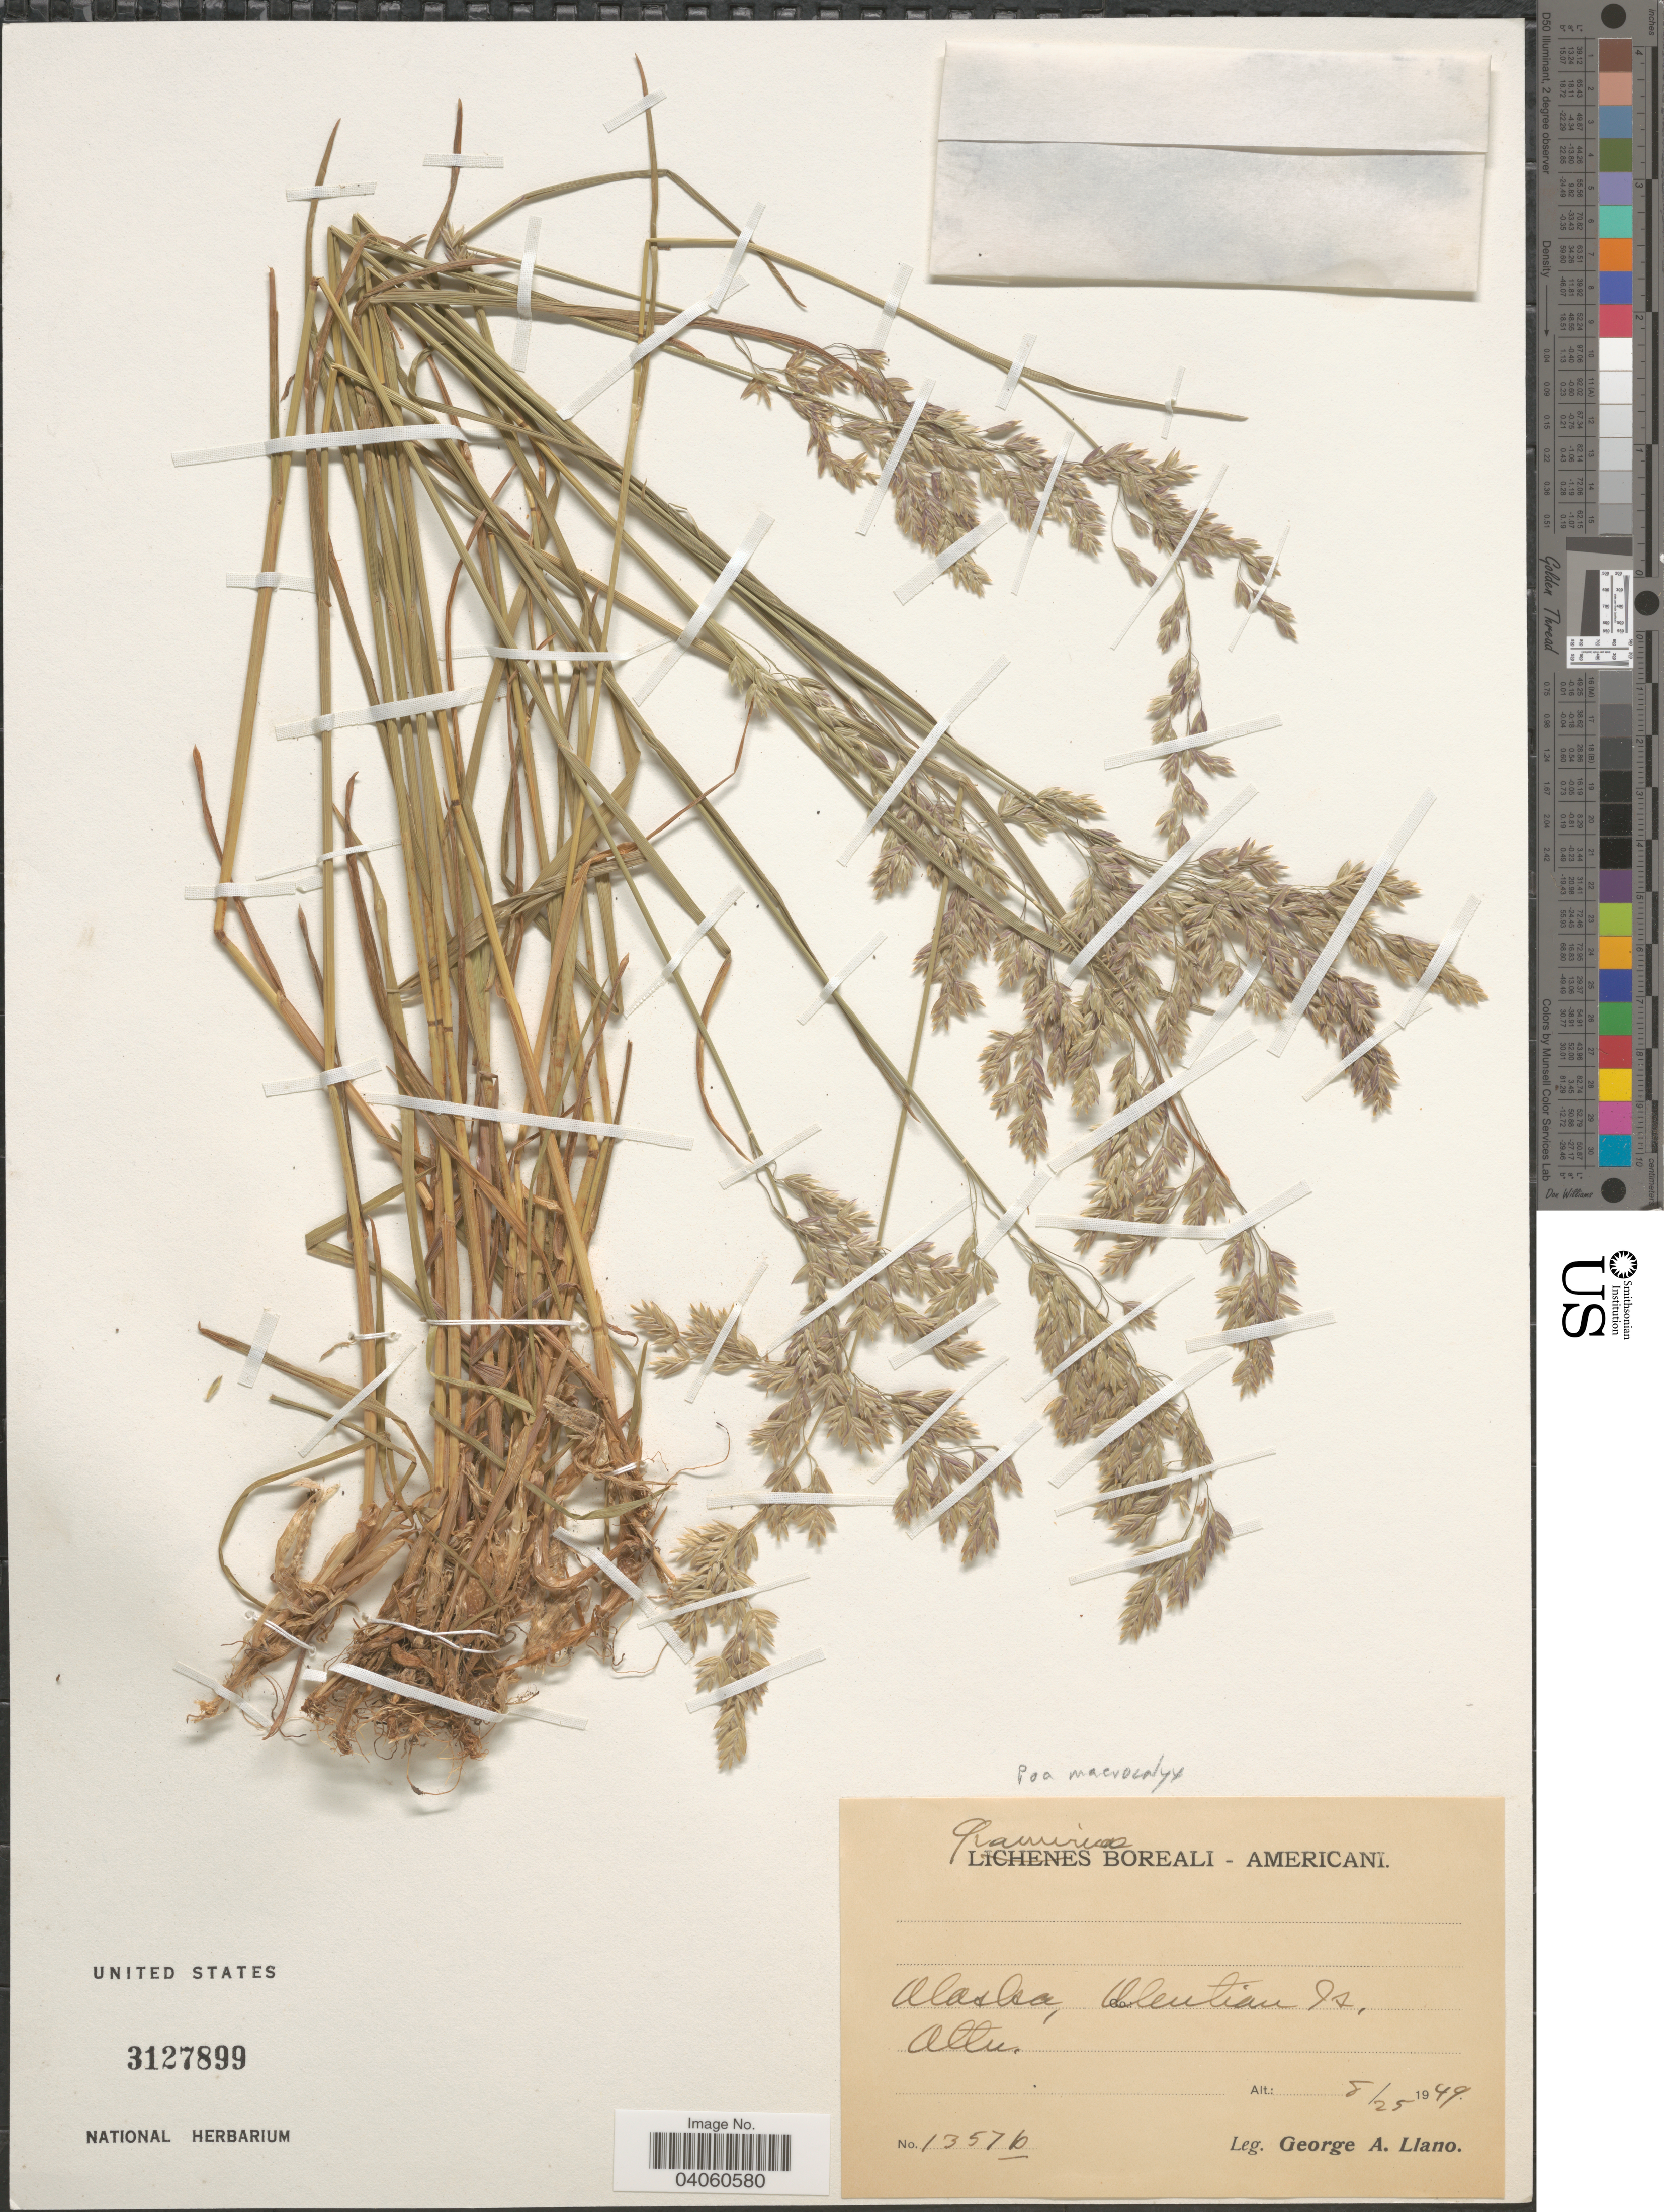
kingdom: Plantae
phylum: Tracheophyta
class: Liliopsida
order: Poales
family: Poaceae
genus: Poa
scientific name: Poa macrocalyx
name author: Trautv. & C.A. Mey.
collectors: G. Llano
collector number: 1357b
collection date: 1949-05-25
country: United States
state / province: Alaska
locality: Aleutian Is, Attu.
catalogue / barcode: US 3127899